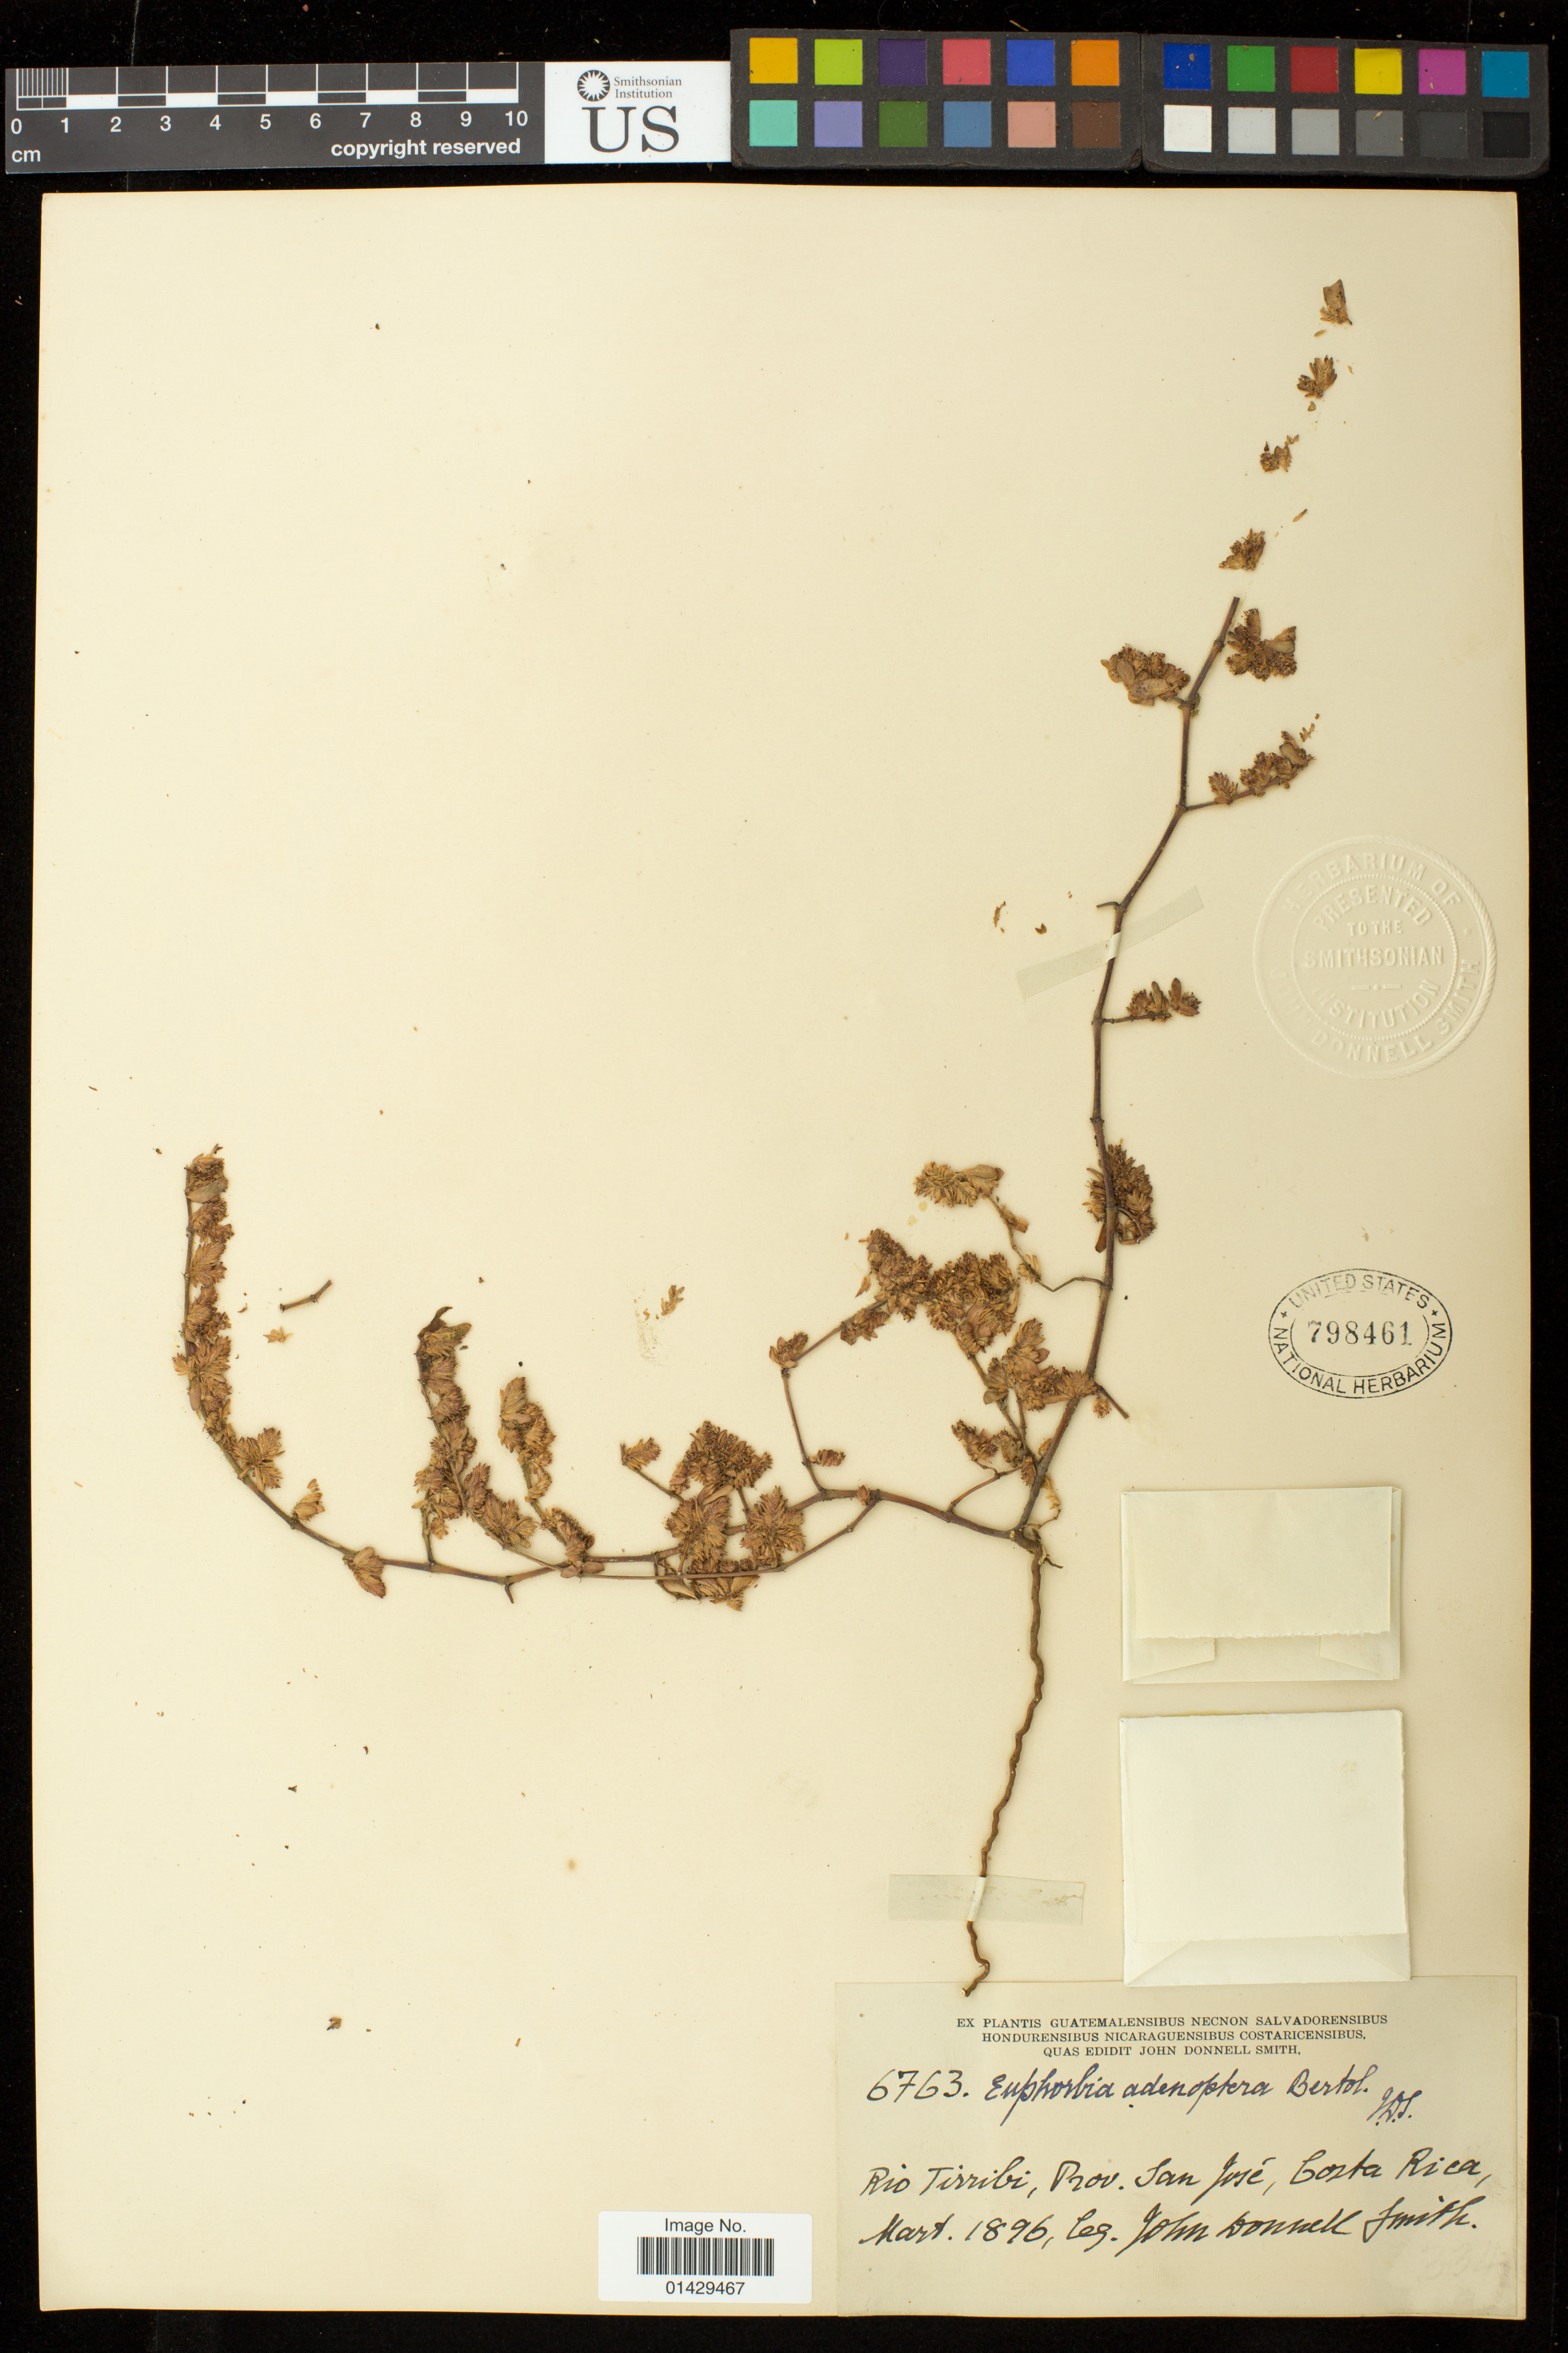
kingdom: Plantae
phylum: Tracheophyta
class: Magnoliopsida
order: Malpighiales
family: Euphorbiaceae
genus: Euphorbia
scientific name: Euphorbia densiflora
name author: (Klotzsch & Garcke) Klotzsch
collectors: J. Smith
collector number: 6763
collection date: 1896-03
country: Costa Rica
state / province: San José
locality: Rio Tirribi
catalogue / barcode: US 798461